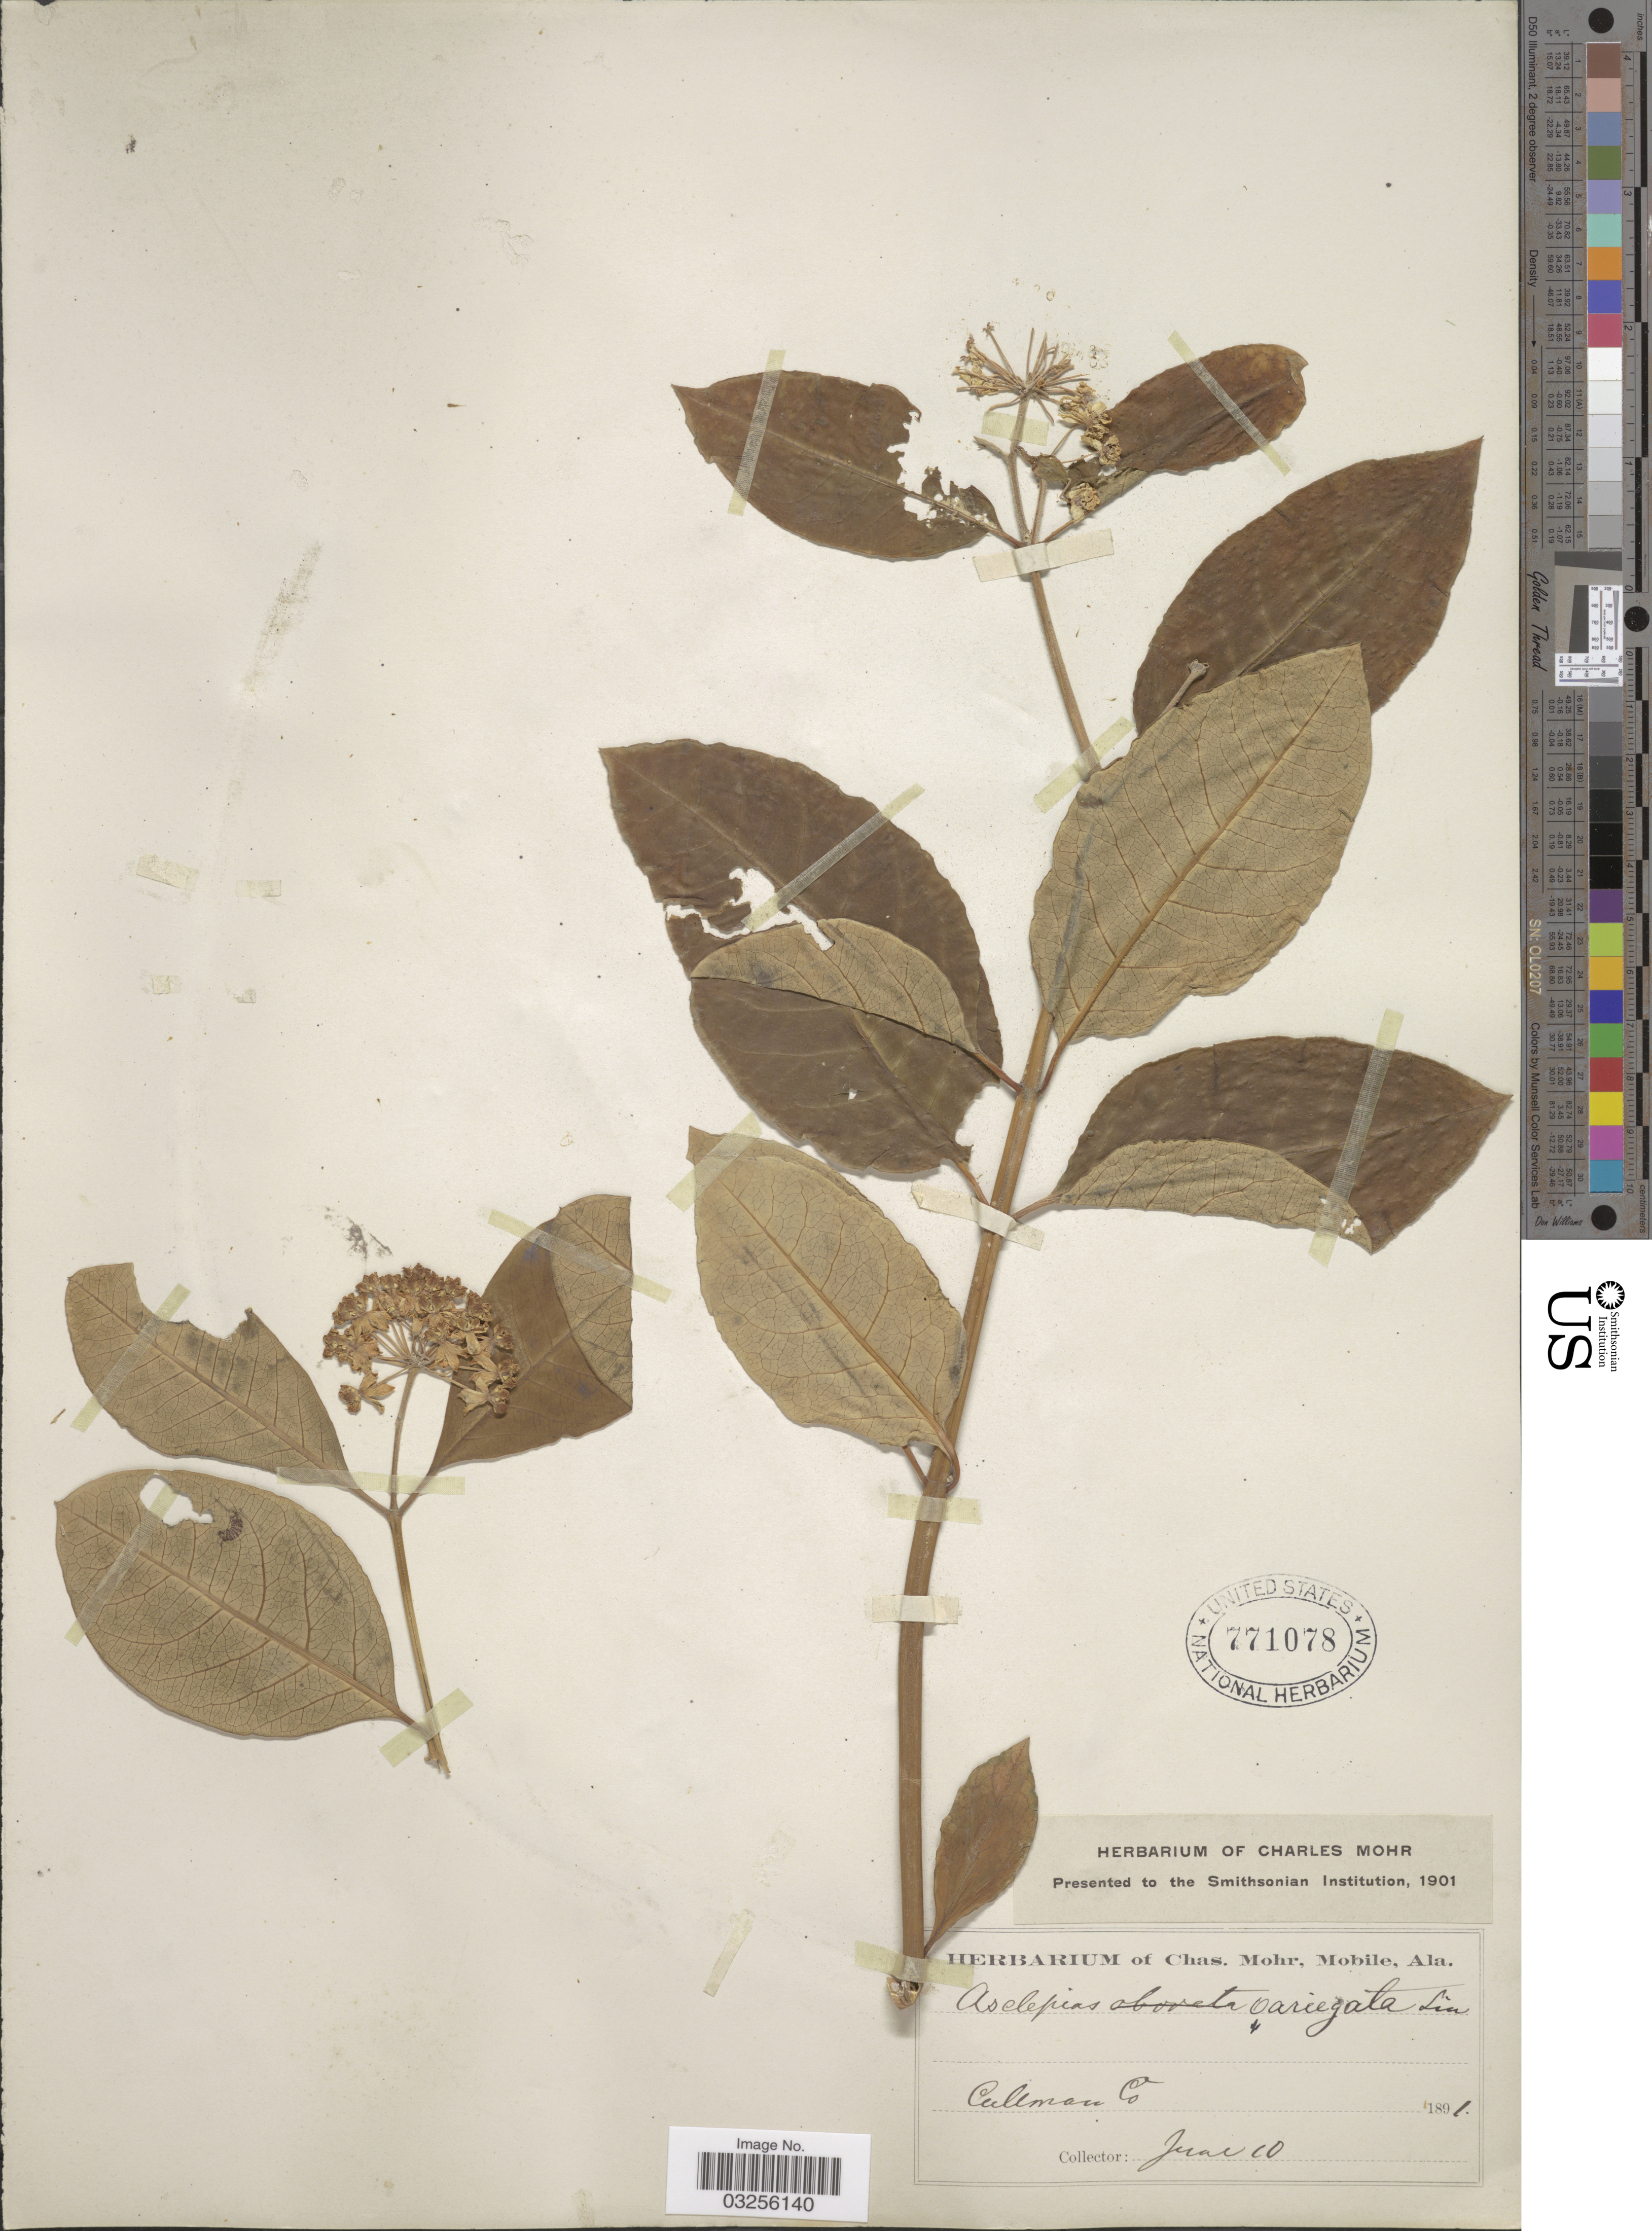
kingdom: Plantae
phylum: Tracheophyta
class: Magnoliopsida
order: Gentianales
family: Apocynaceae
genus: Asclepias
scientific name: Asclepias variegata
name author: L.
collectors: ex herb. Charles Mohr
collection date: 1891-06-10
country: United States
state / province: Alabama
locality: Cullman Co.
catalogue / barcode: US 771078